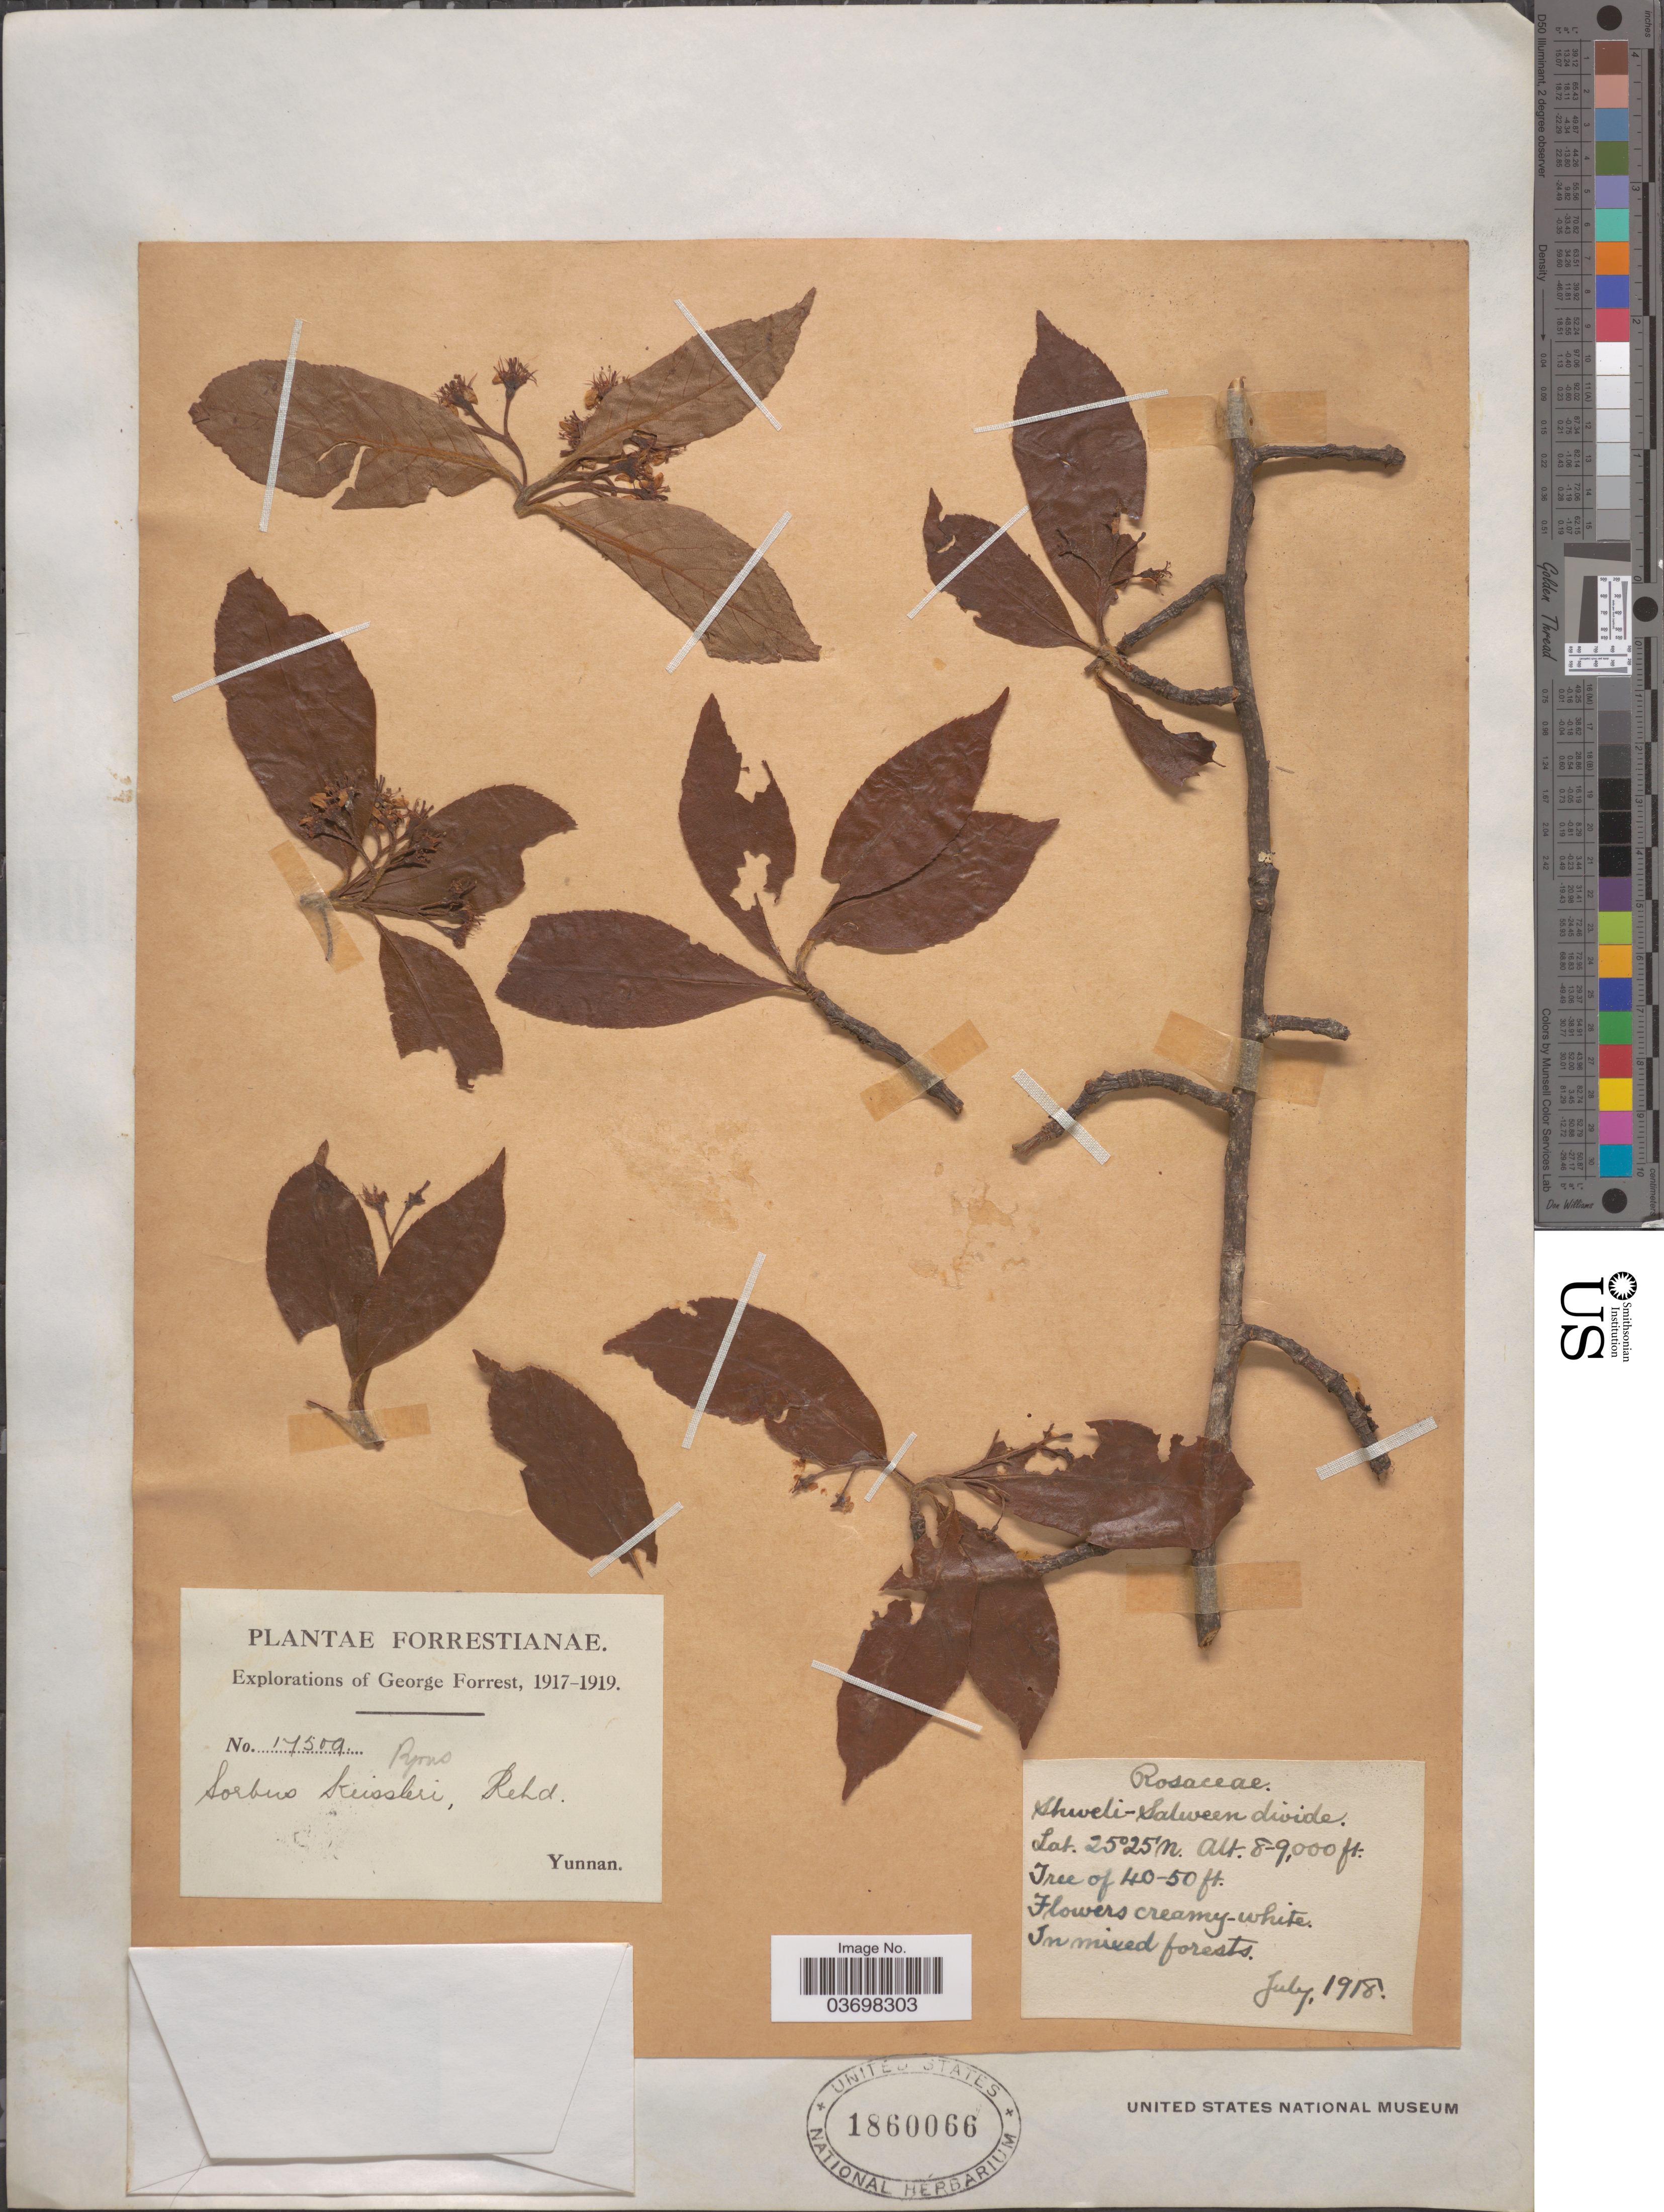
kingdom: Plantae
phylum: Tracheophyta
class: Magnoliopsida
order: Rosales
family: Rosaceae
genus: Sorbus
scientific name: Sorbus keissleri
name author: (C.K. Schneid.) Rehder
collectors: G. Forrest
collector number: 17509*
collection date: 1918-07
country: China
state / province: Yunnan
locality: Shweli-Salween divide.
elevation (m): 2438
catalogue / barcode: US 1860066